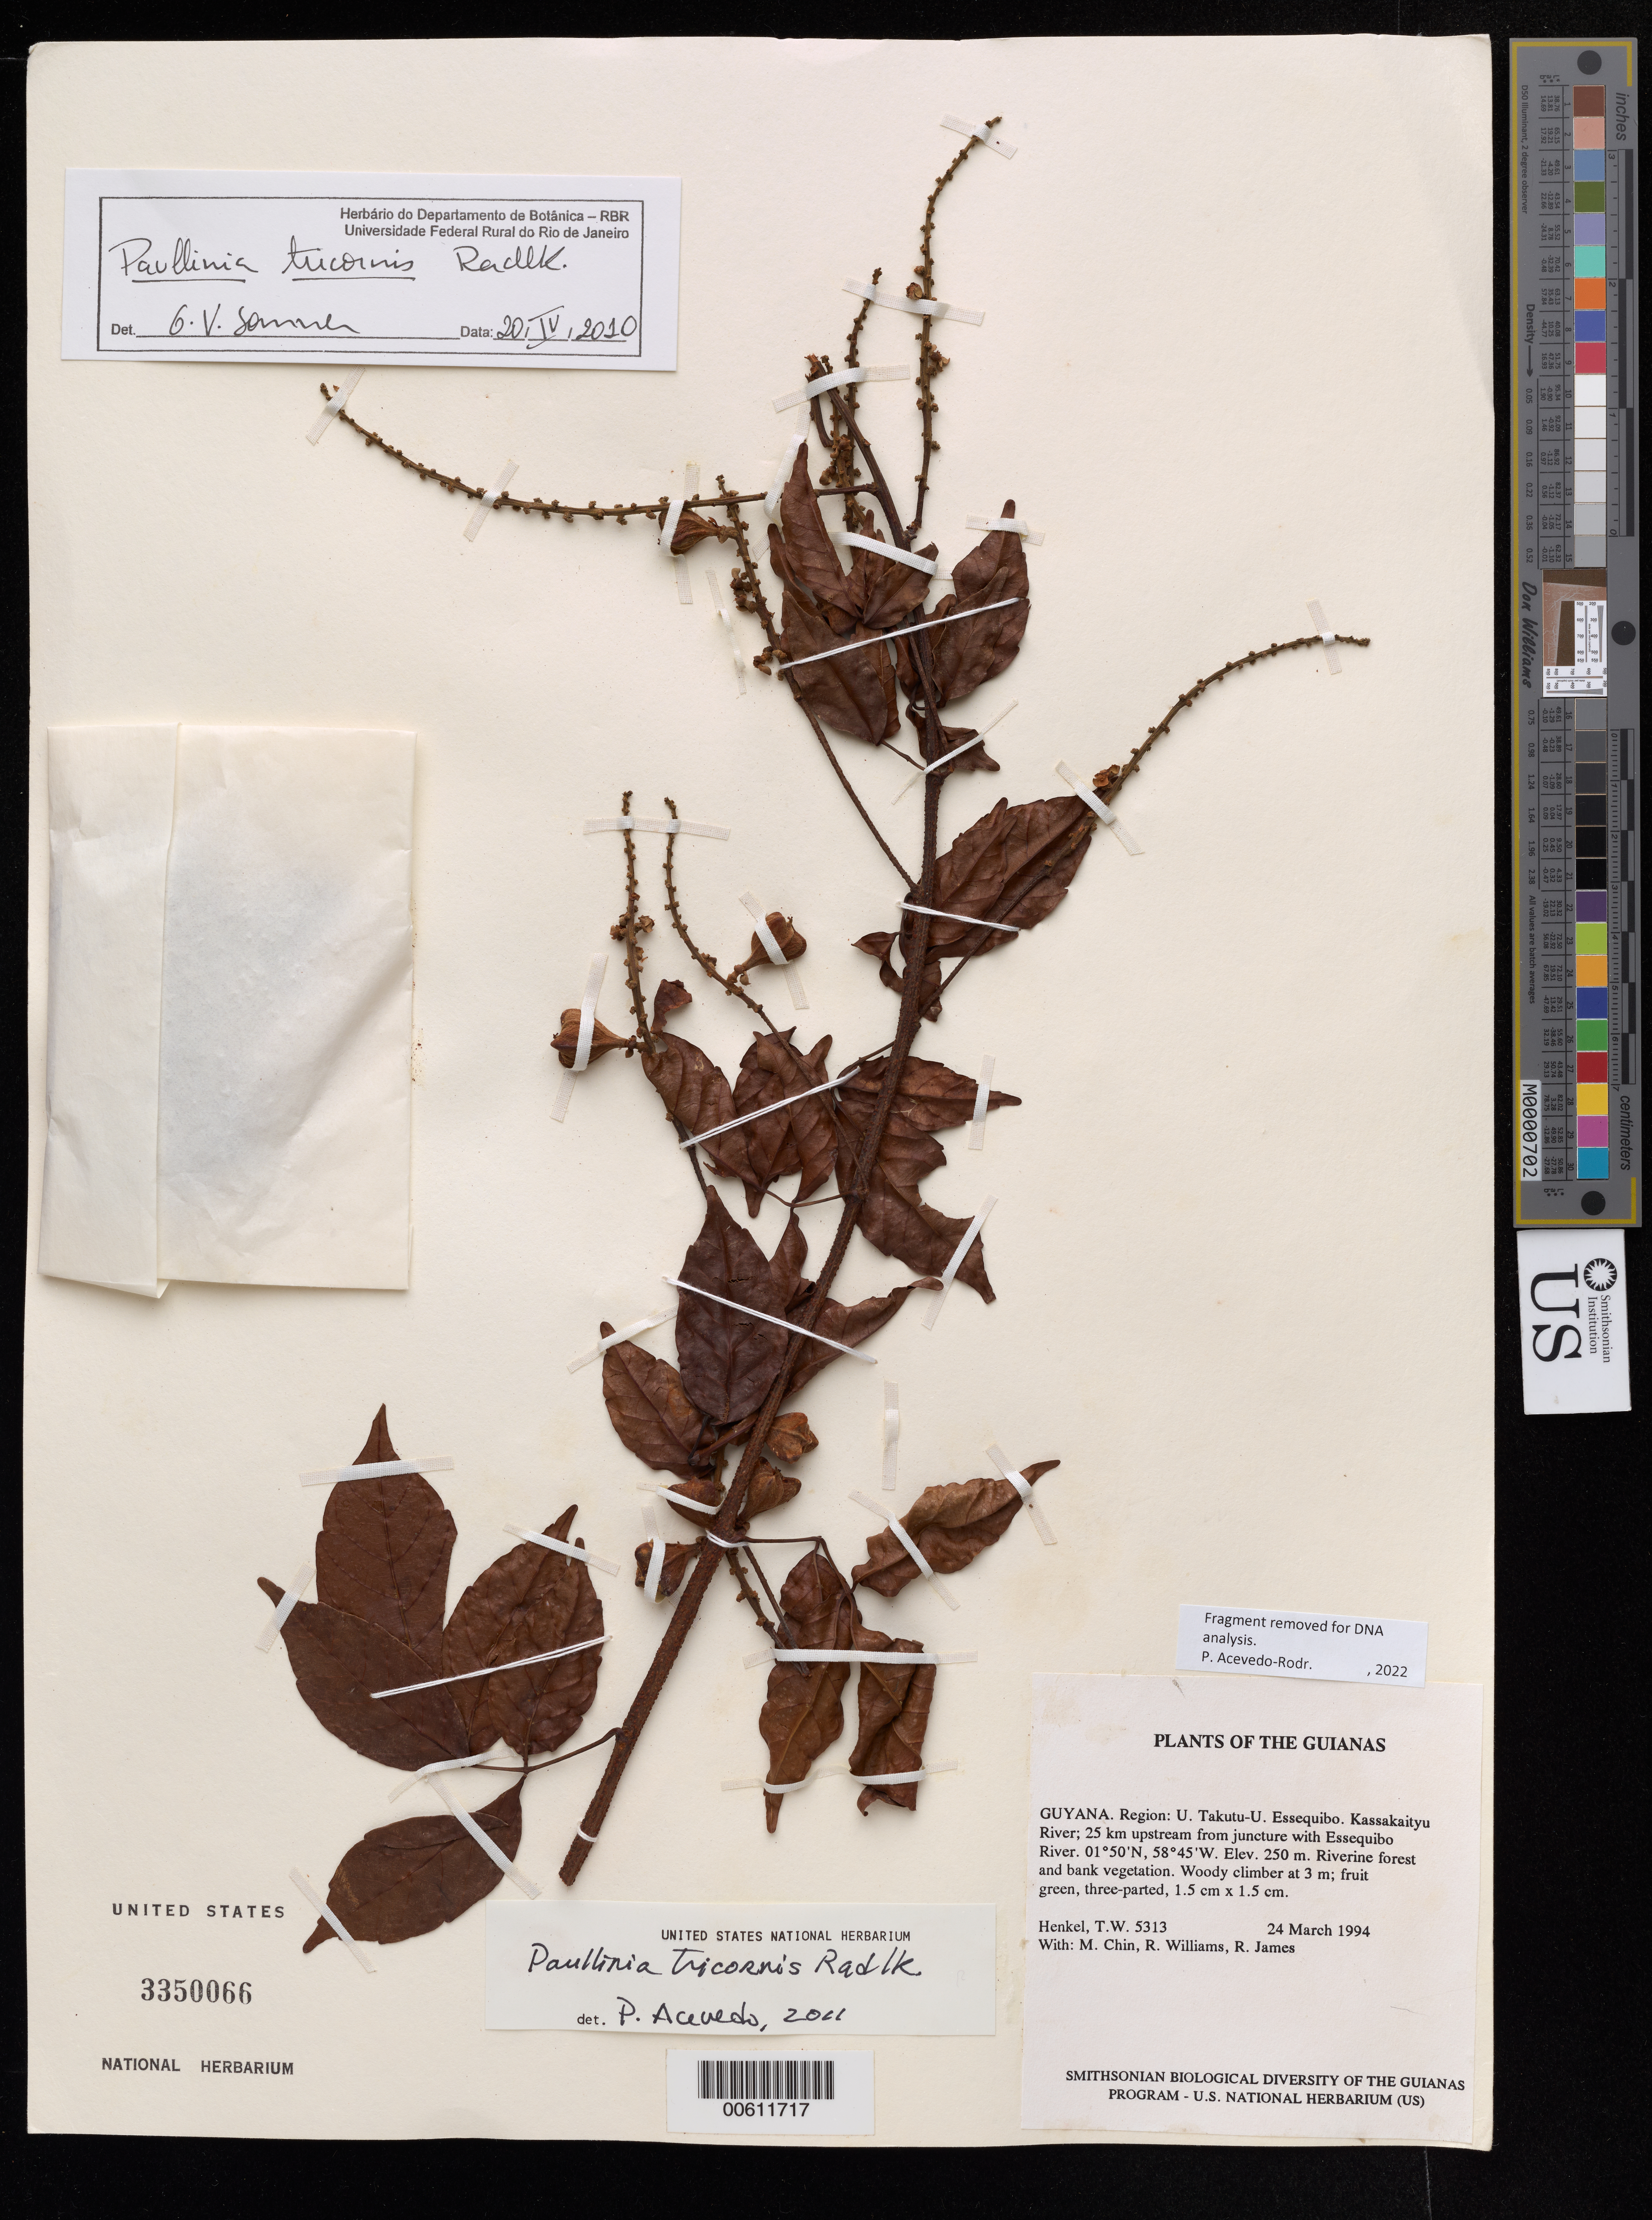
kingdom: Plantae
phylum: Tracheophyta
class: Magnoliopsida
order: Sapindales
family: Sapindaceae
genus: Paullinia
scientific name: Paullinia tricornis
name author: Radlk.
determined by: Acevedo-Rodríguez, P., (BOT), Smithsonian Institution - National Museum of Natural History (UNITED STATES)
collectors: T. Henkel, M. Chin, R. Williams & R. James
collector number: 5313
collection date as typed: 24 March 1994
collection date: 1994-03-24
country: Guyana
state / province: U. Takutu-U. Essequibo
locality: Kassakaityu River; 25 km upstream from juncture with Essequibo River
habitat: Riverine forest and bank vegetation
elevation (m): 250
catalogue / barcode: US 3350066